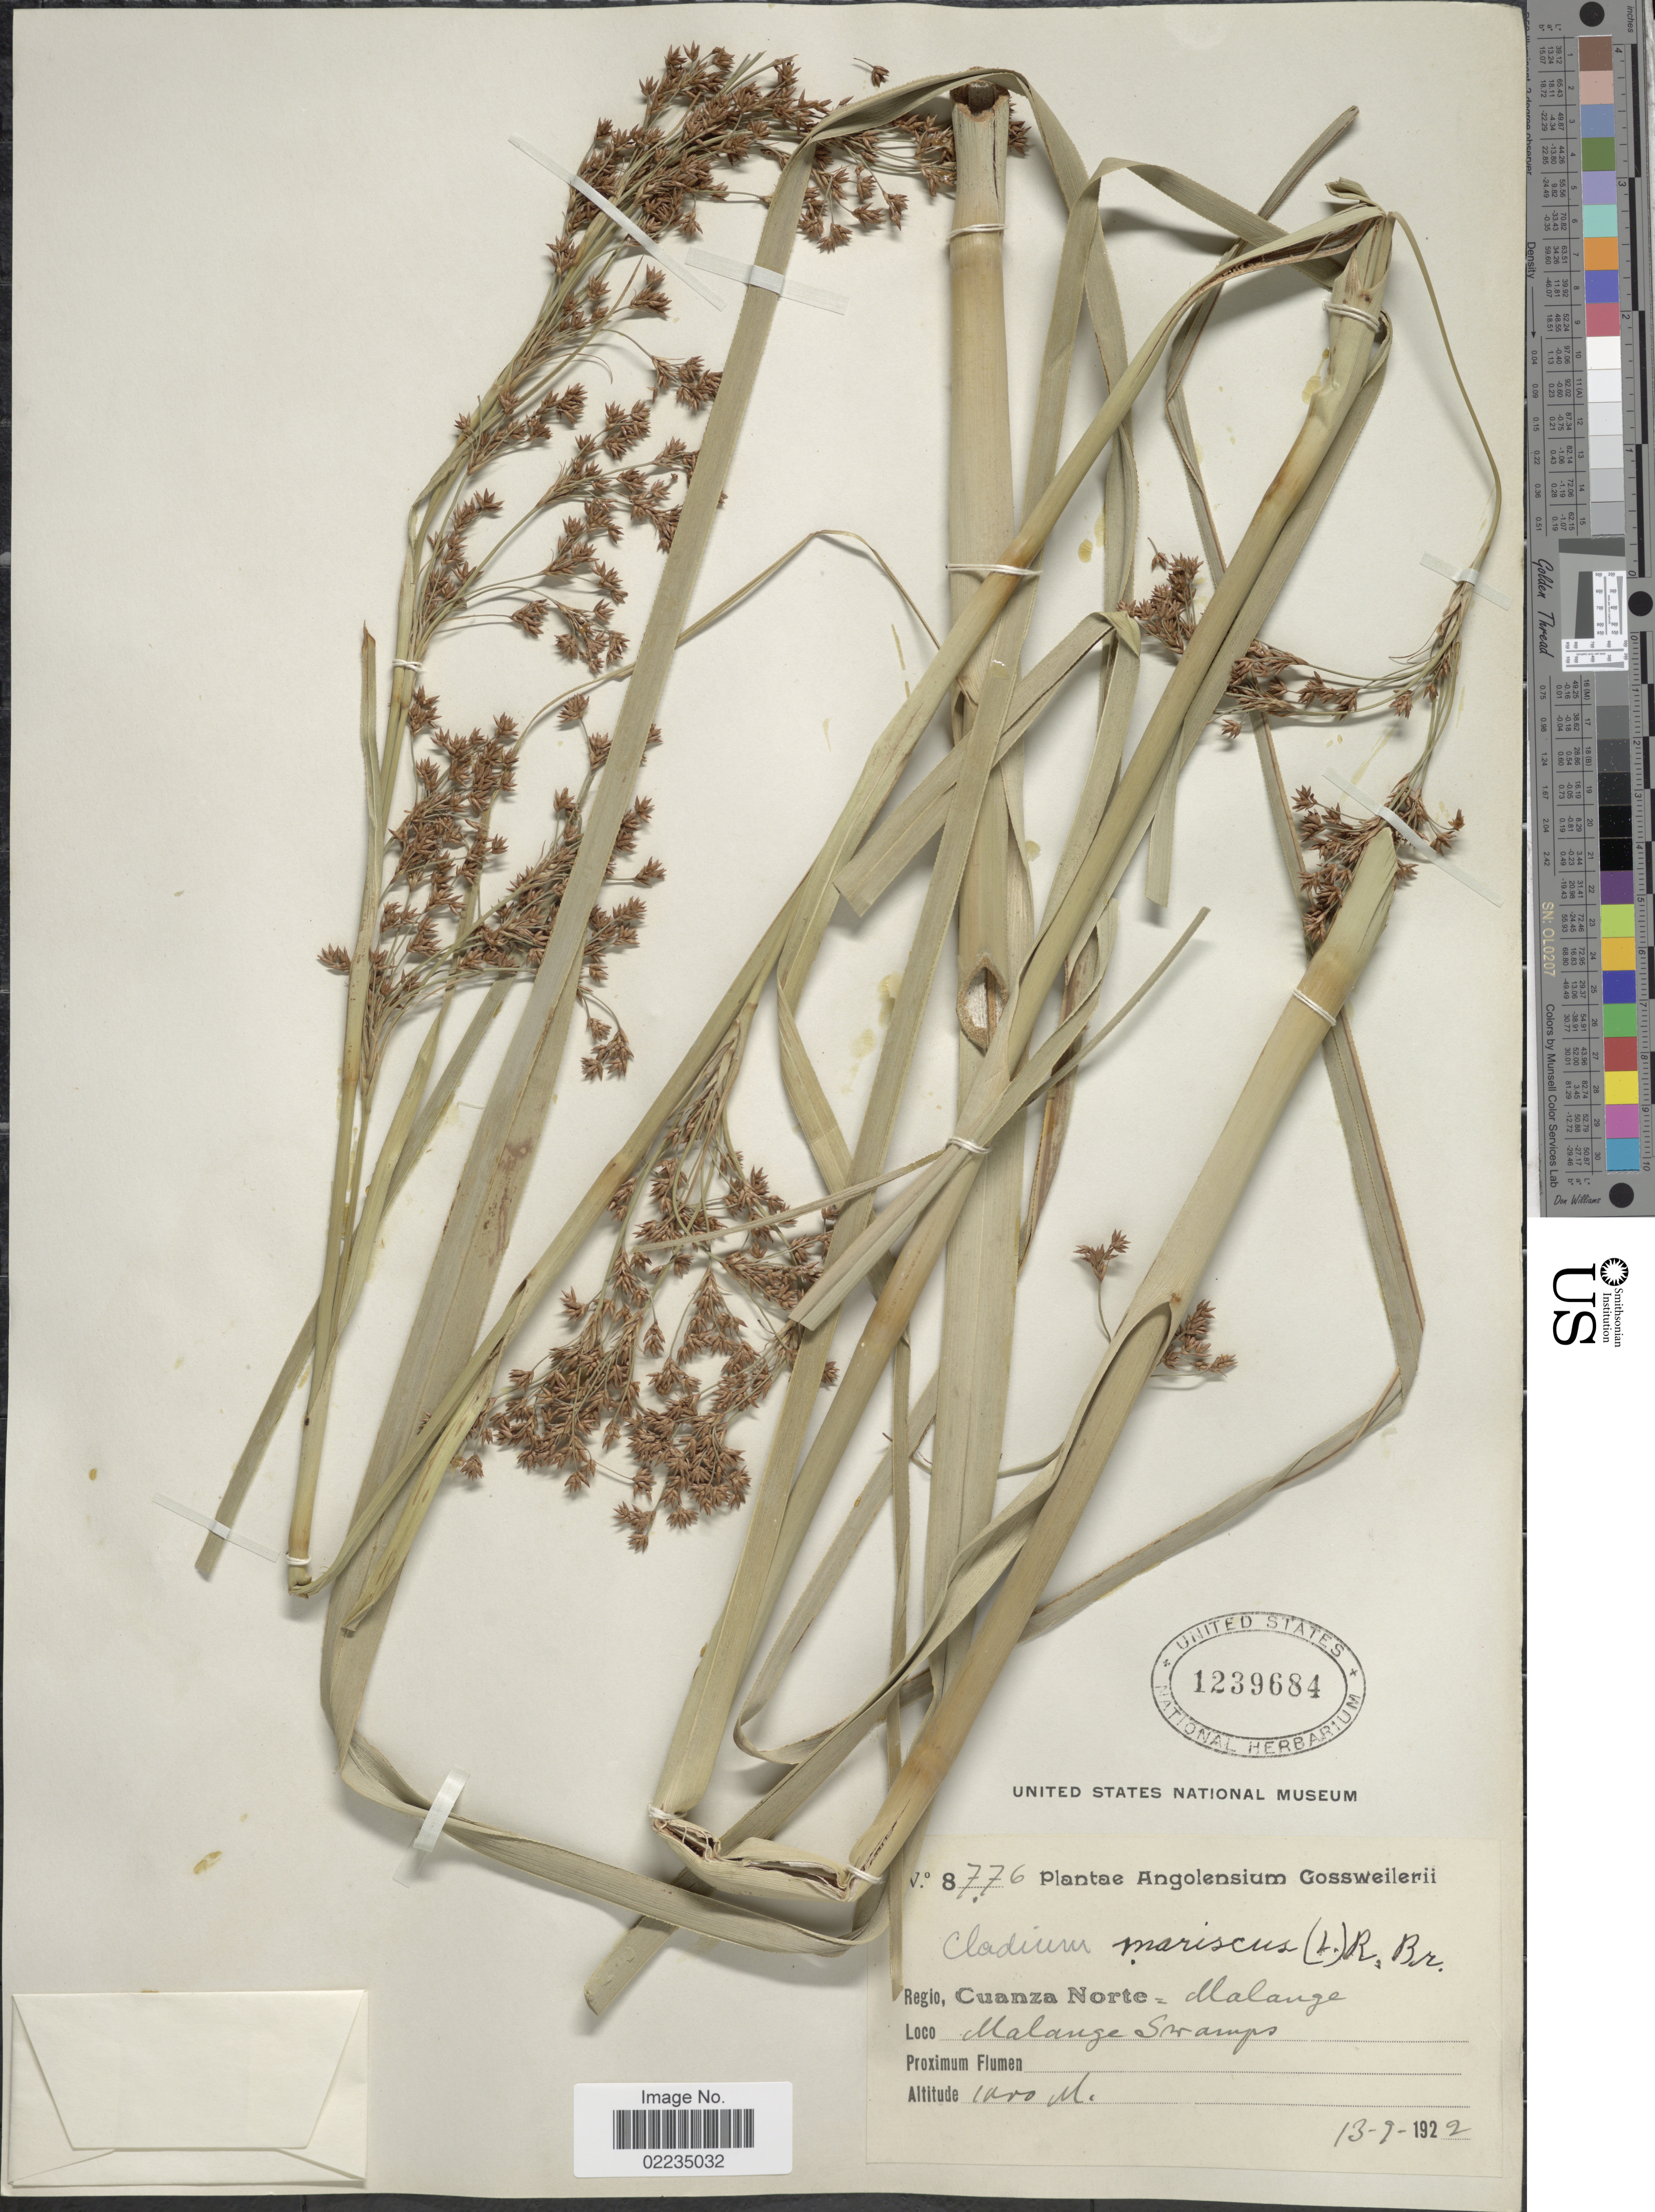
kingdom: Plantae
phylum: Tracheophyta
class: Liliopsida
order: Poales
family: Cyperaceae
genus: Cladium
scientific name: Cladium mariscus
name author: (L.) Pohl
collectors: -. Gossweiler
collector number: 8776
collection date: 1922-09-13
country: Angola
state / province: Cuanza Norte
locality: Regio Cuanza Norte, Malange, Malange Swamps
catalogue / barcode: US 1239684